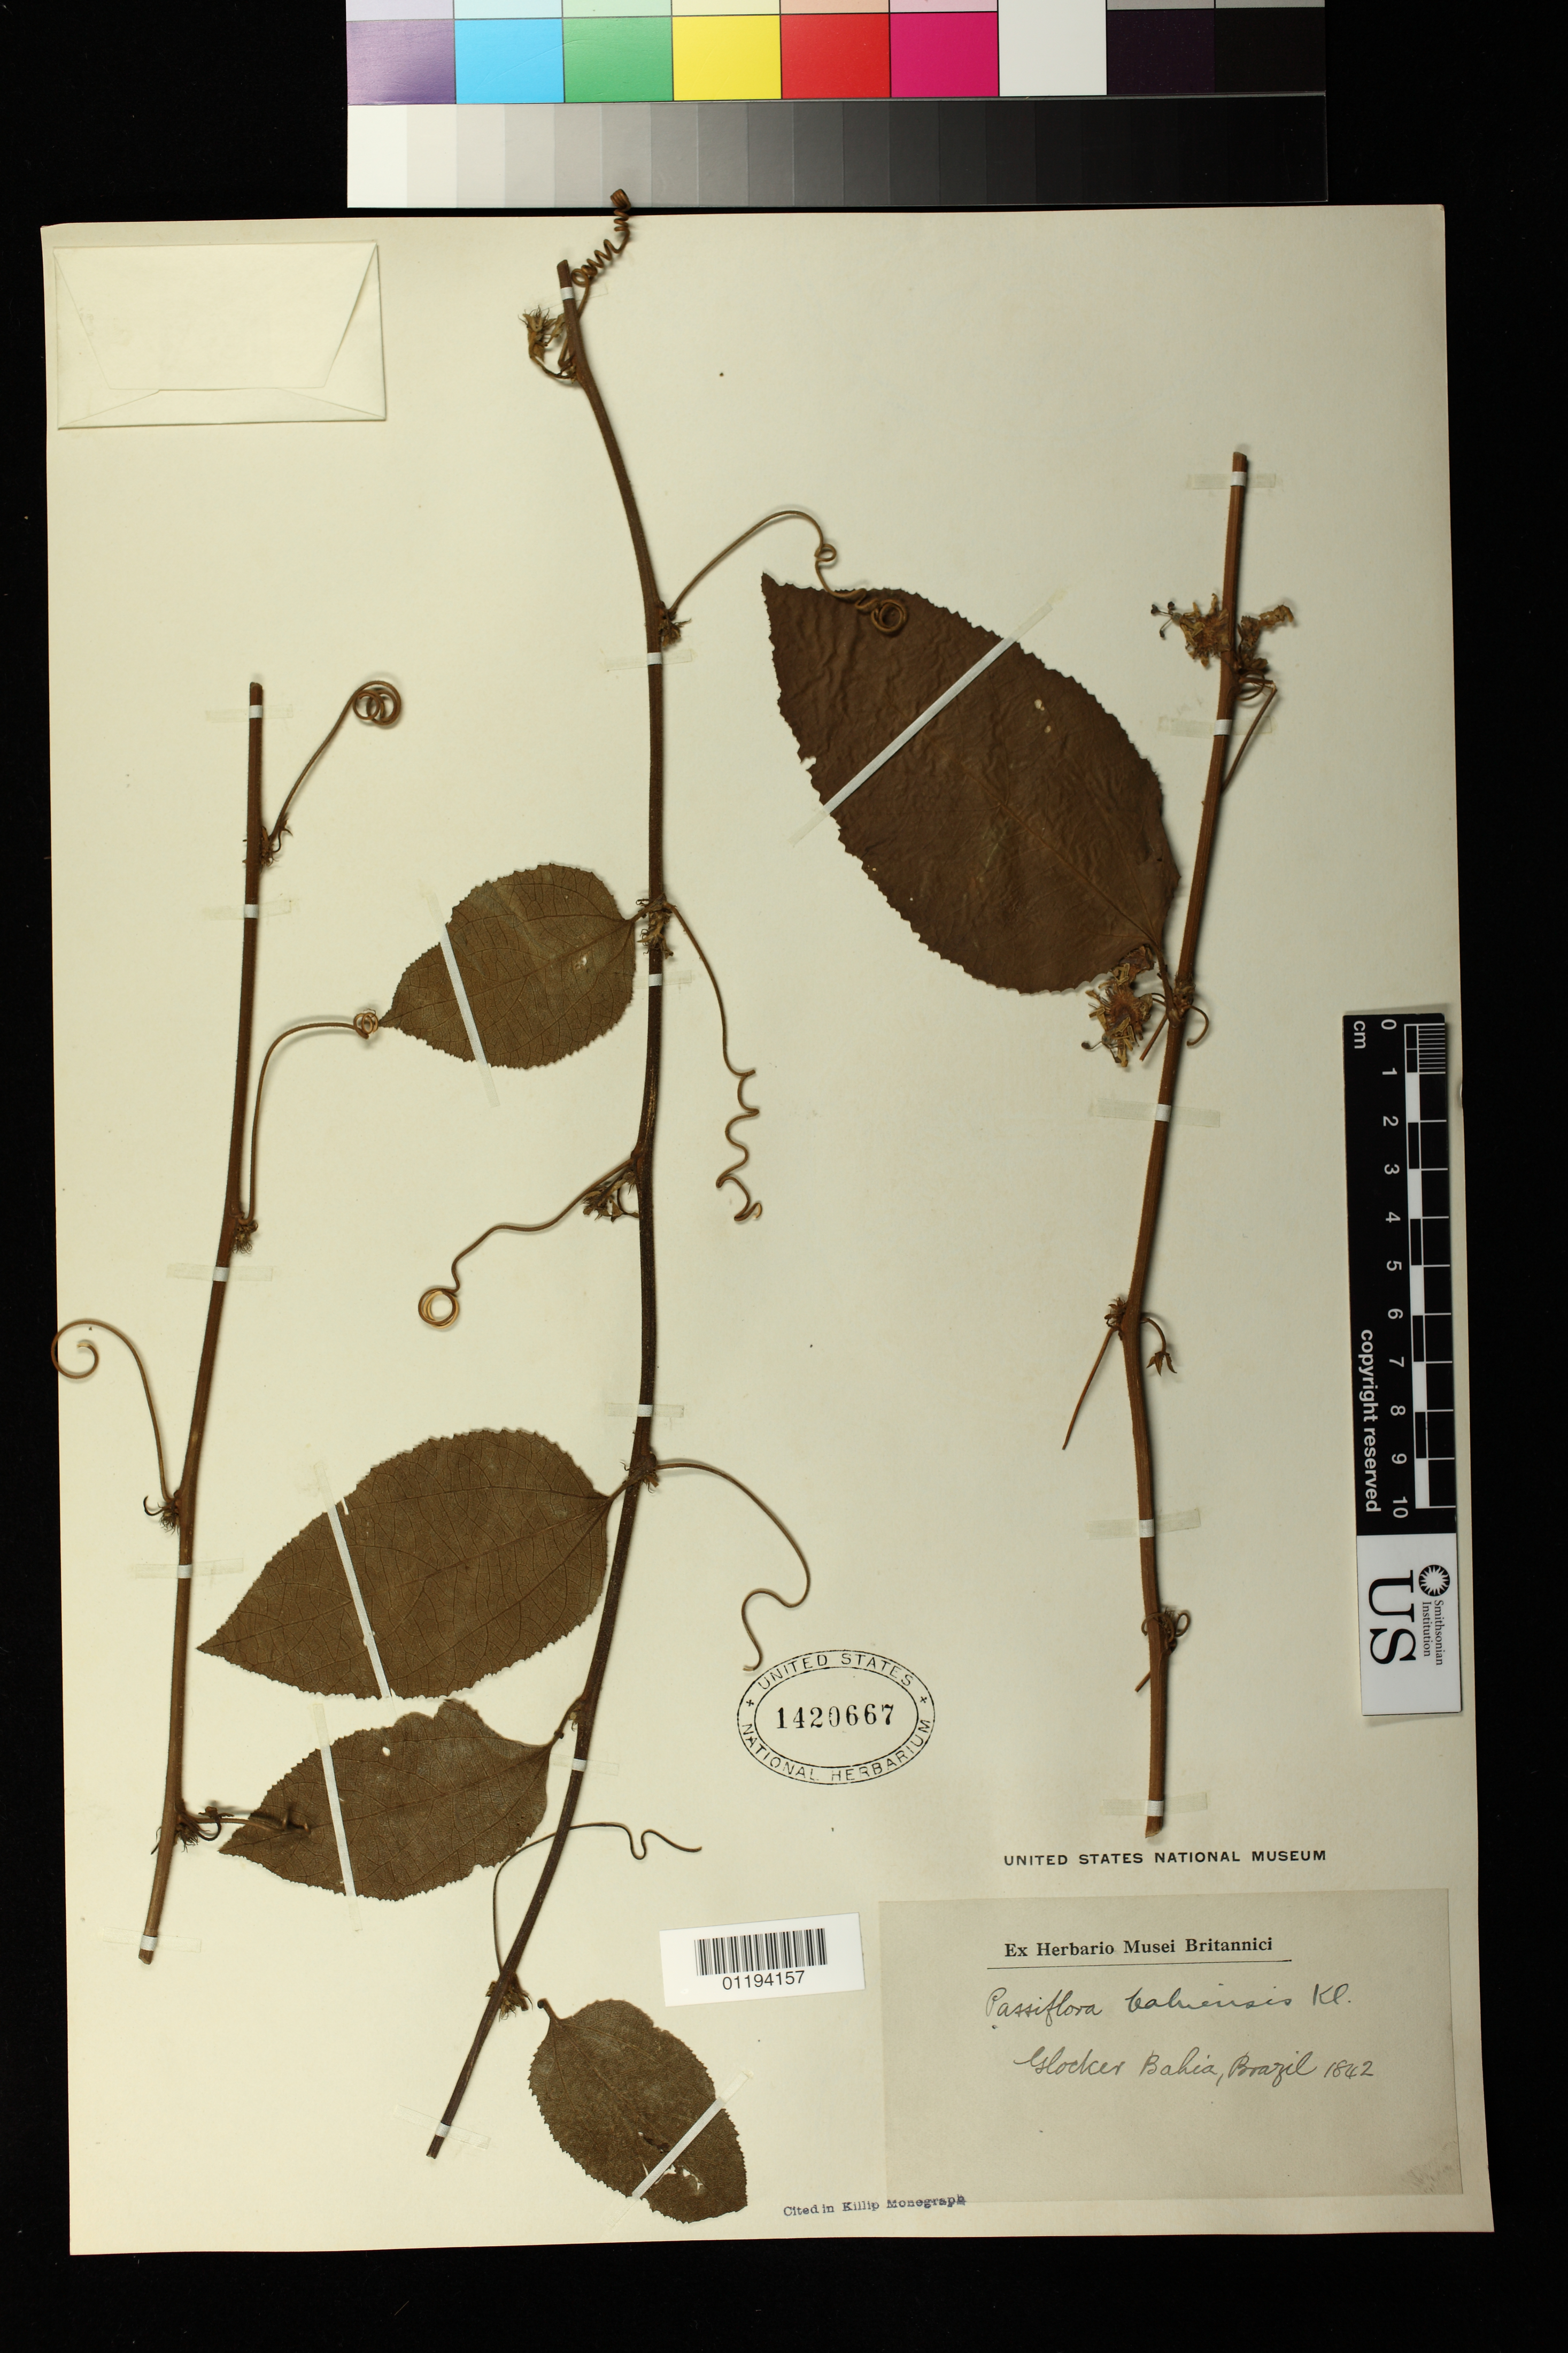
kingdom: Plantae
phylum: Tracheophyta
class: Magnoliopsida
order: Malpighiales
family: Passifloraceae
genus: Passiflora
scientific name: Passiflora bahiensis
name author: Klotzsch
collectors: -- Glocker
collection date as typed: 1842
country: Brazil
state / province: Bahía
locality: Bahia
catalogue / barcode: US 1420667